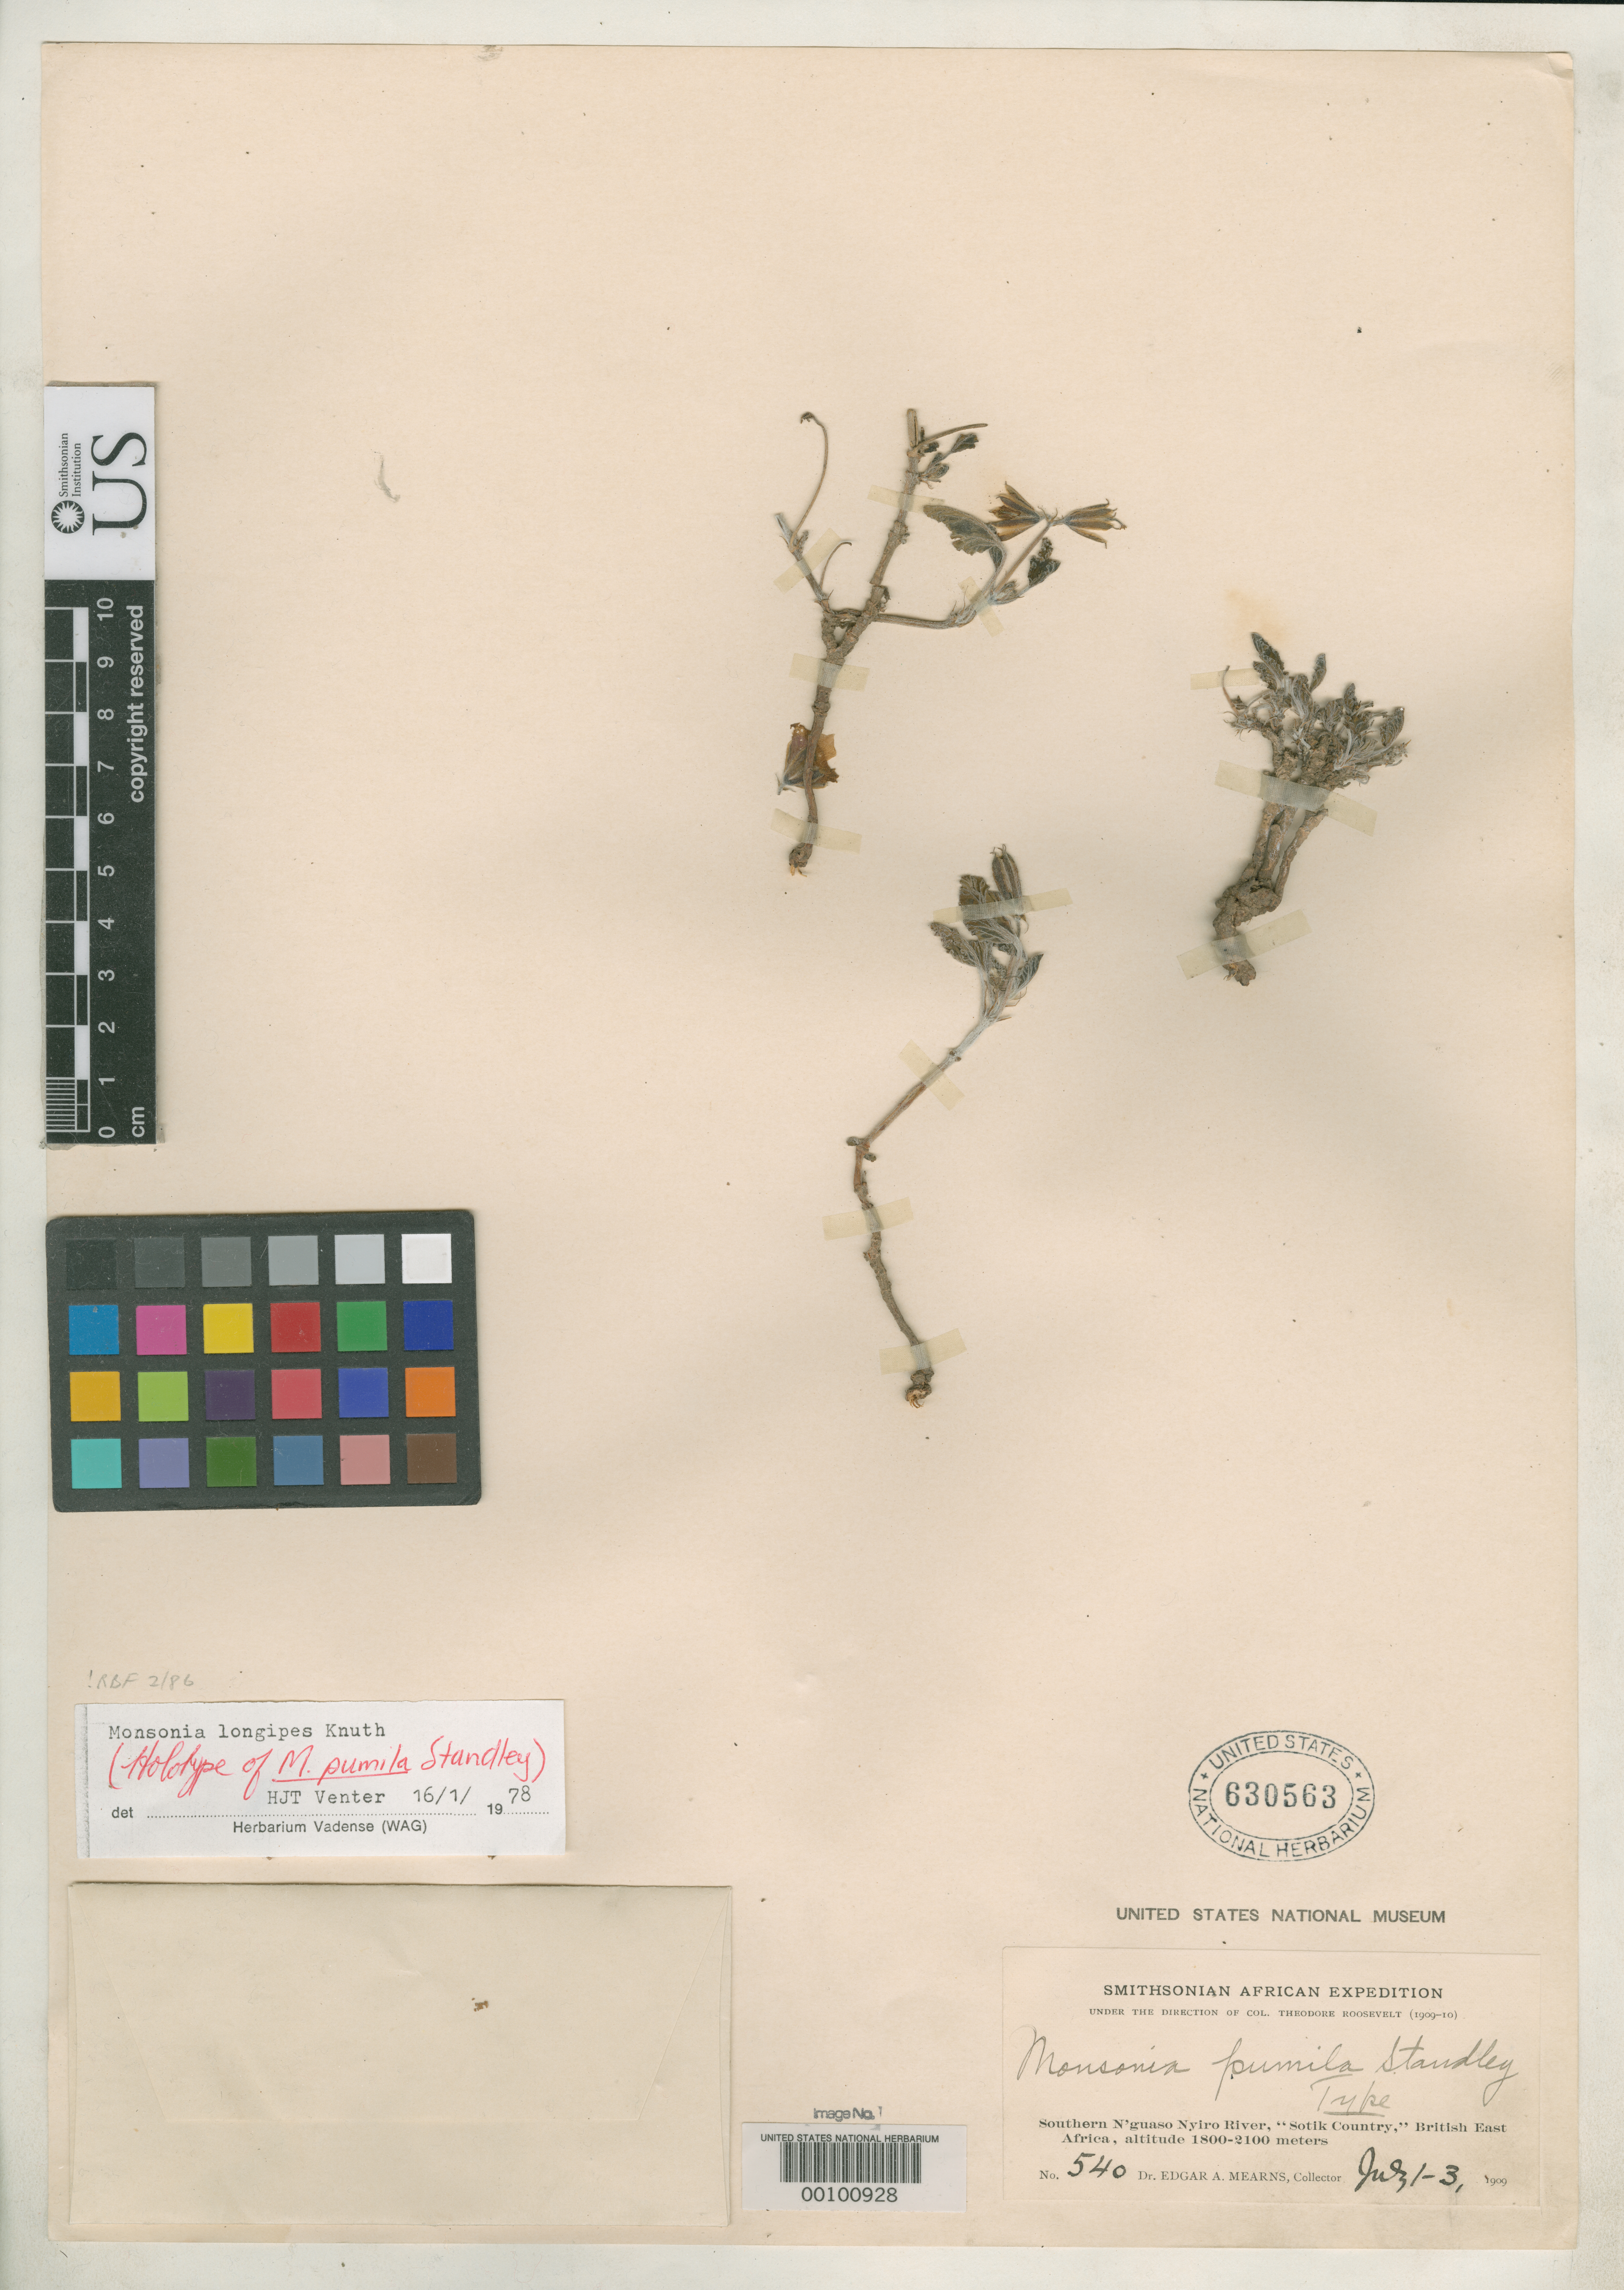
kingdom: Plantae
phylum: Tracheophyta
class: Magnoliopsida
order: Geraniales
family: Geraniaceae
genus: Monsonia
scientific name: Monsonia pumila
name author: Standl.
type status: Holotype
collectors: E. A. Mearns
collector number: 540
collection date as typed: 01 Jul 1909 to 03 Jul 1909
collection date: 1909-07-01/1909-07-03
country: Kenya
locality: Southern N'guaso Nyiro River, "Sotik Country".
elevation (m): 1800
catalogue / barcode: US 630563